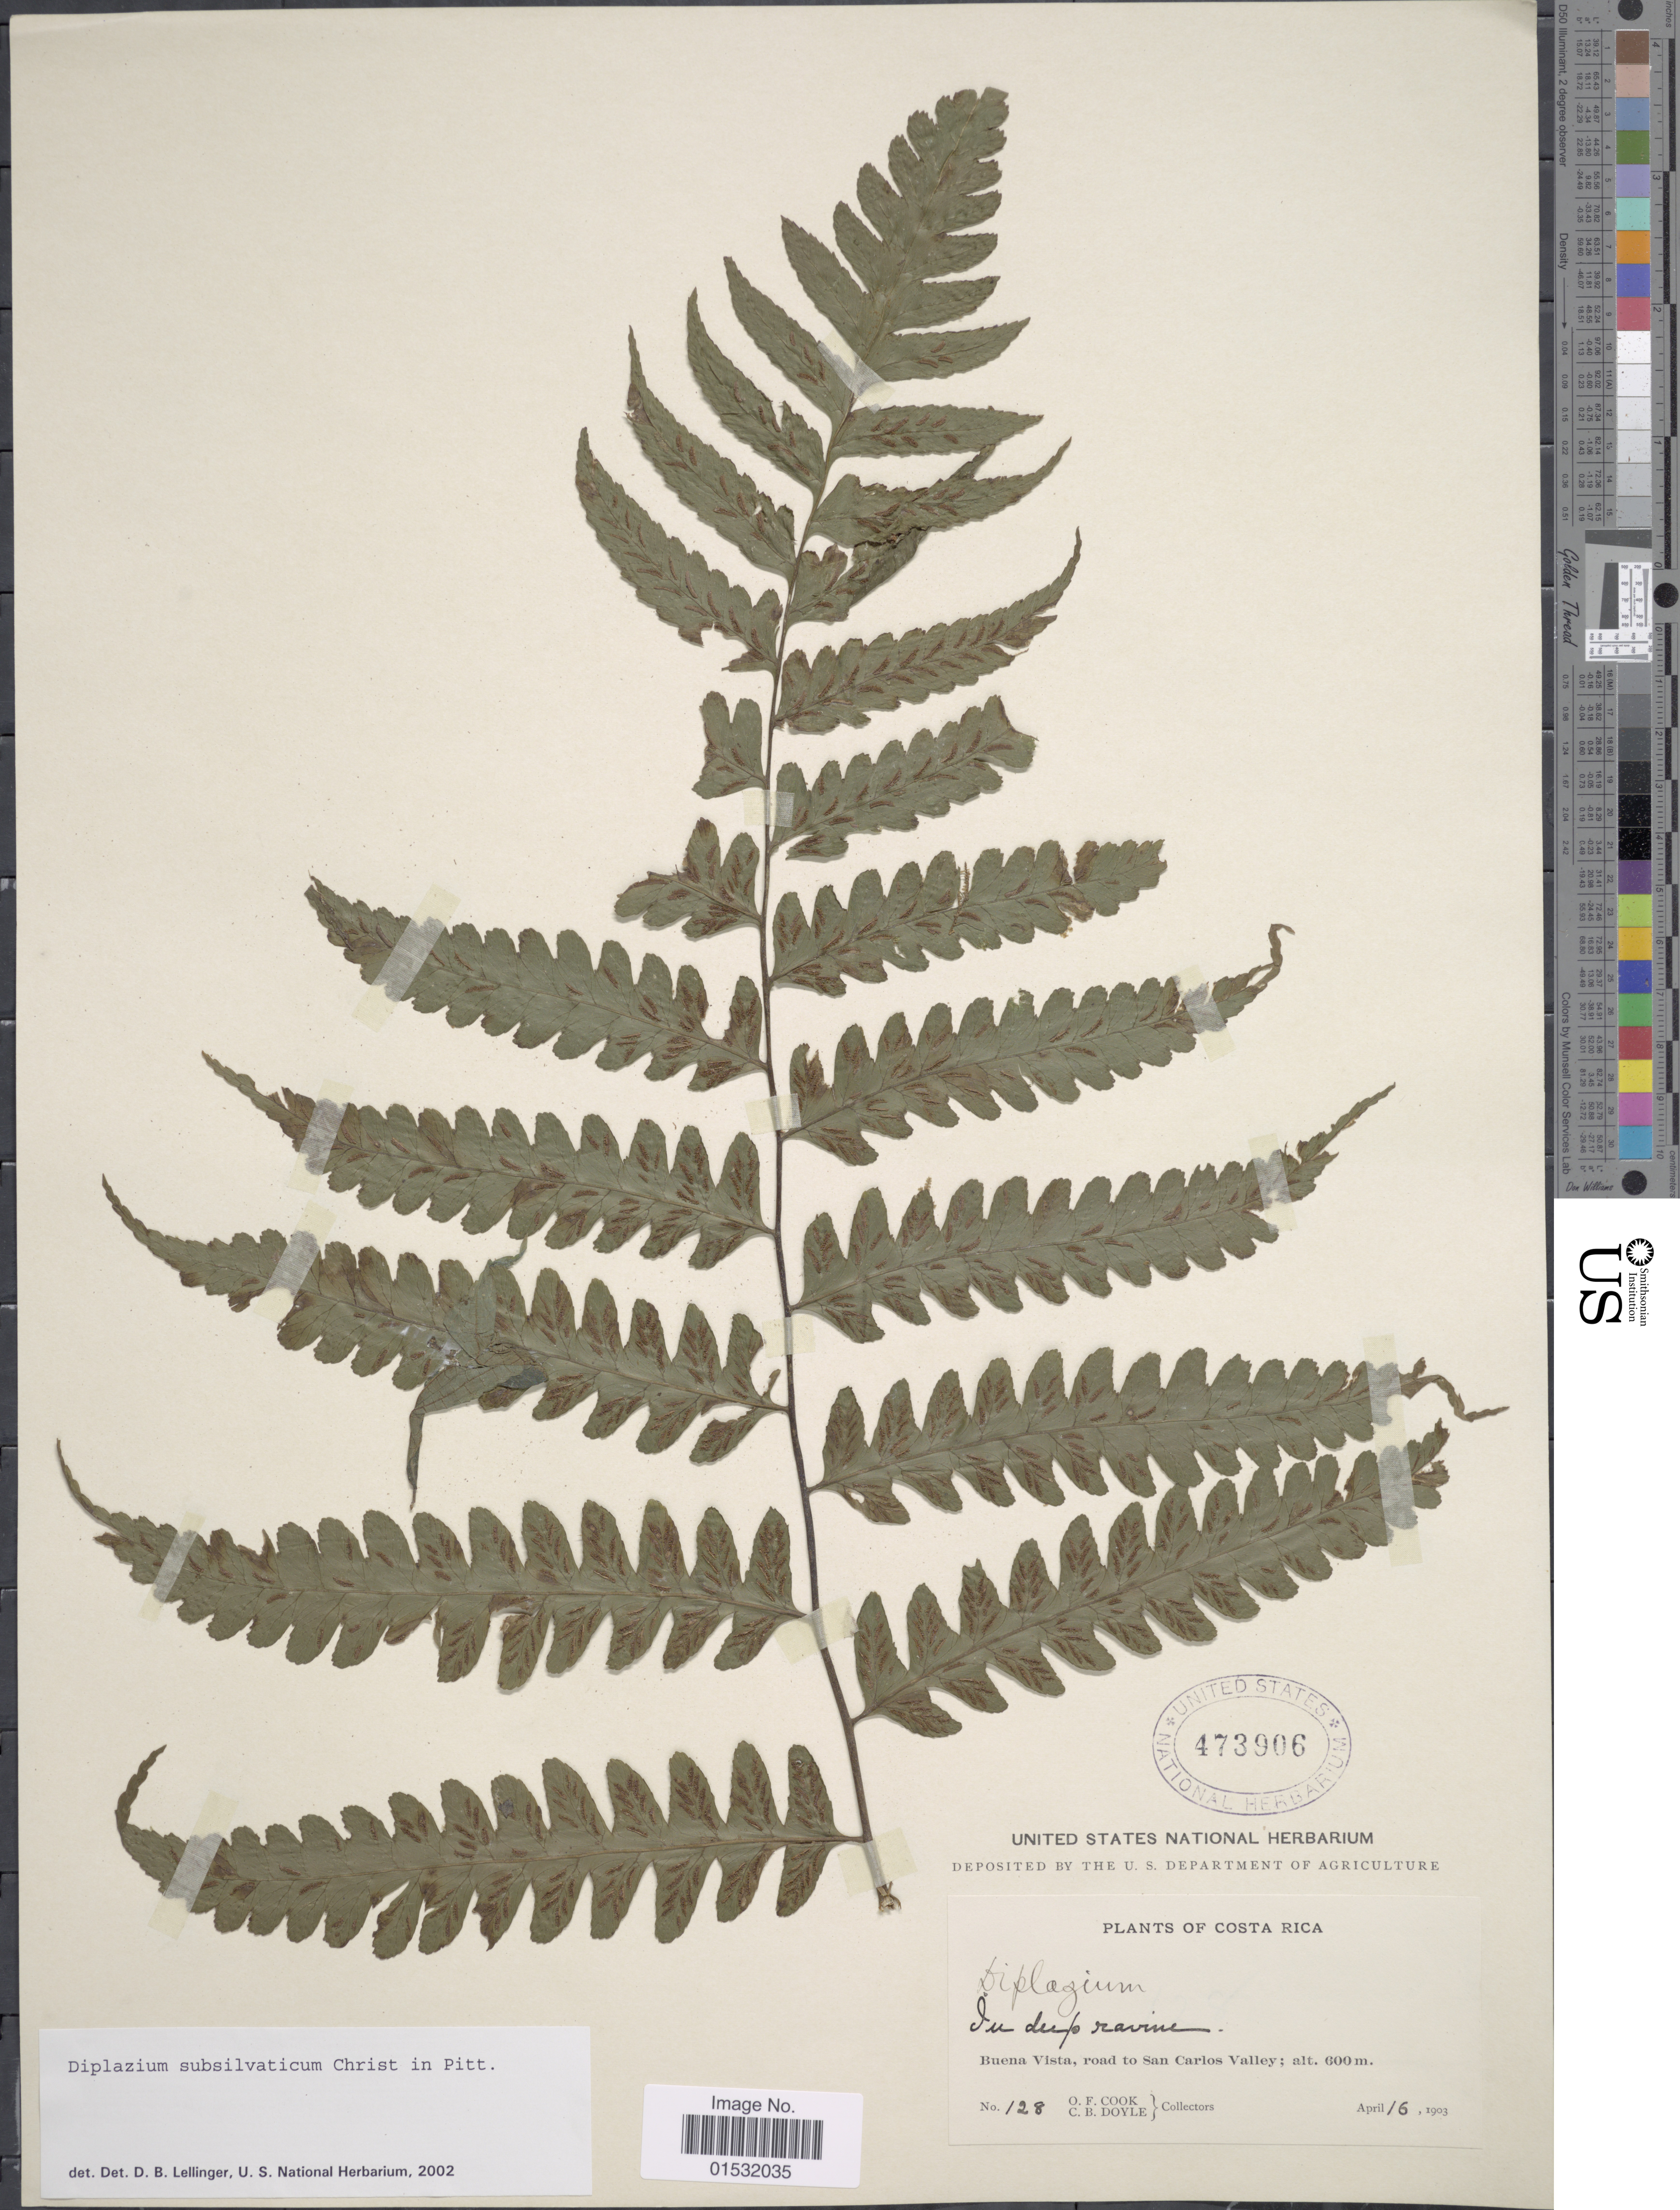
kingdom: Plantae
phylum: Tracheophyta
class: Polypodiopsida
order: Polypodiales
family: Athyriaceae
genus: Diplazium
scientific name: Diplazium subsilvaticum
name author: Christ in Pittier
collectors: O. F. Cook & C. Doyle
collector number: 128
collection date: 1903-04-16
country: Costa Rica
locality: Buena Vista, road to San Carlos Valley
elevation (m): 600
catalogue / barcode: US 473906